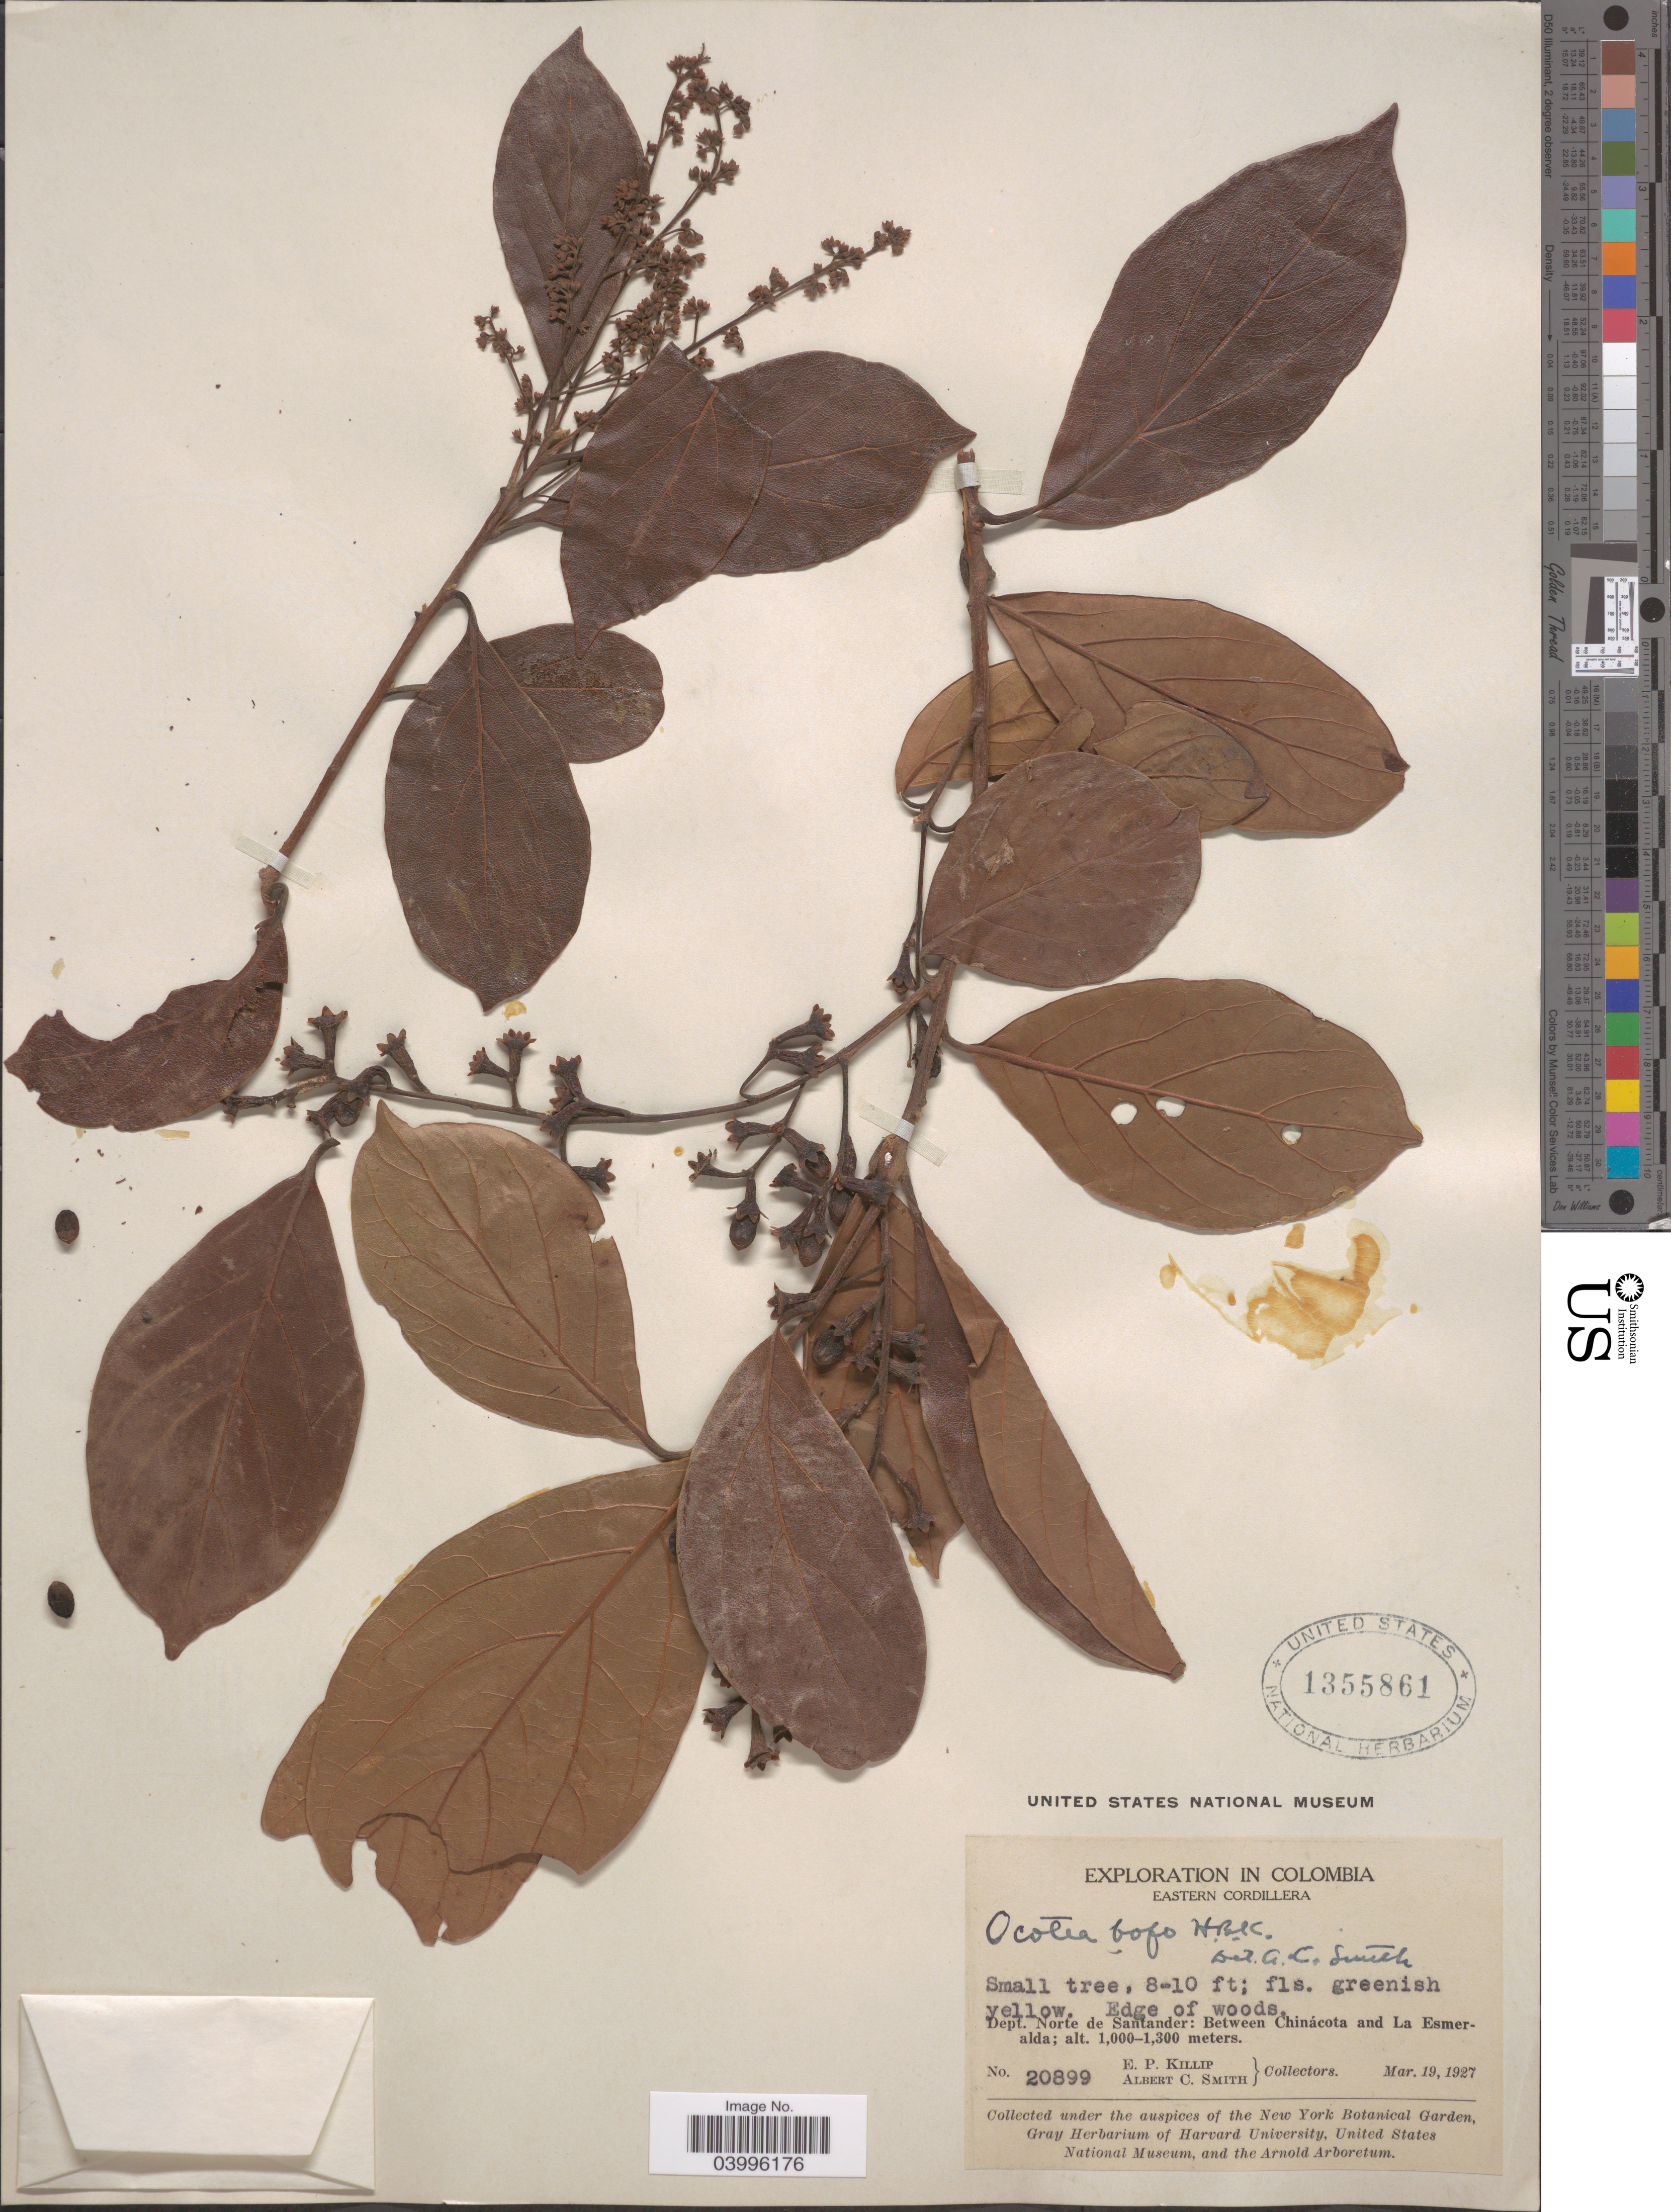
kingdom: Plantae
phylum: Tracheophyta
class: Magnoliopsida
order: Laurales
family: Lauraceae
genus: Ocotea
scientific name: Ocotea bofo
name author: Kunth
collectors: E. P. Killip & A. C. Smith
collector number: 20899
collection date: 1927-03-19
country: Colombia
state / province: Norte de Santander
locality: Eastern Cordillera. Dept. Norte de Santander: Between Chinácota and La Esmeralda.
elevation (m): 1000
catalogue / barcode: US 1355861